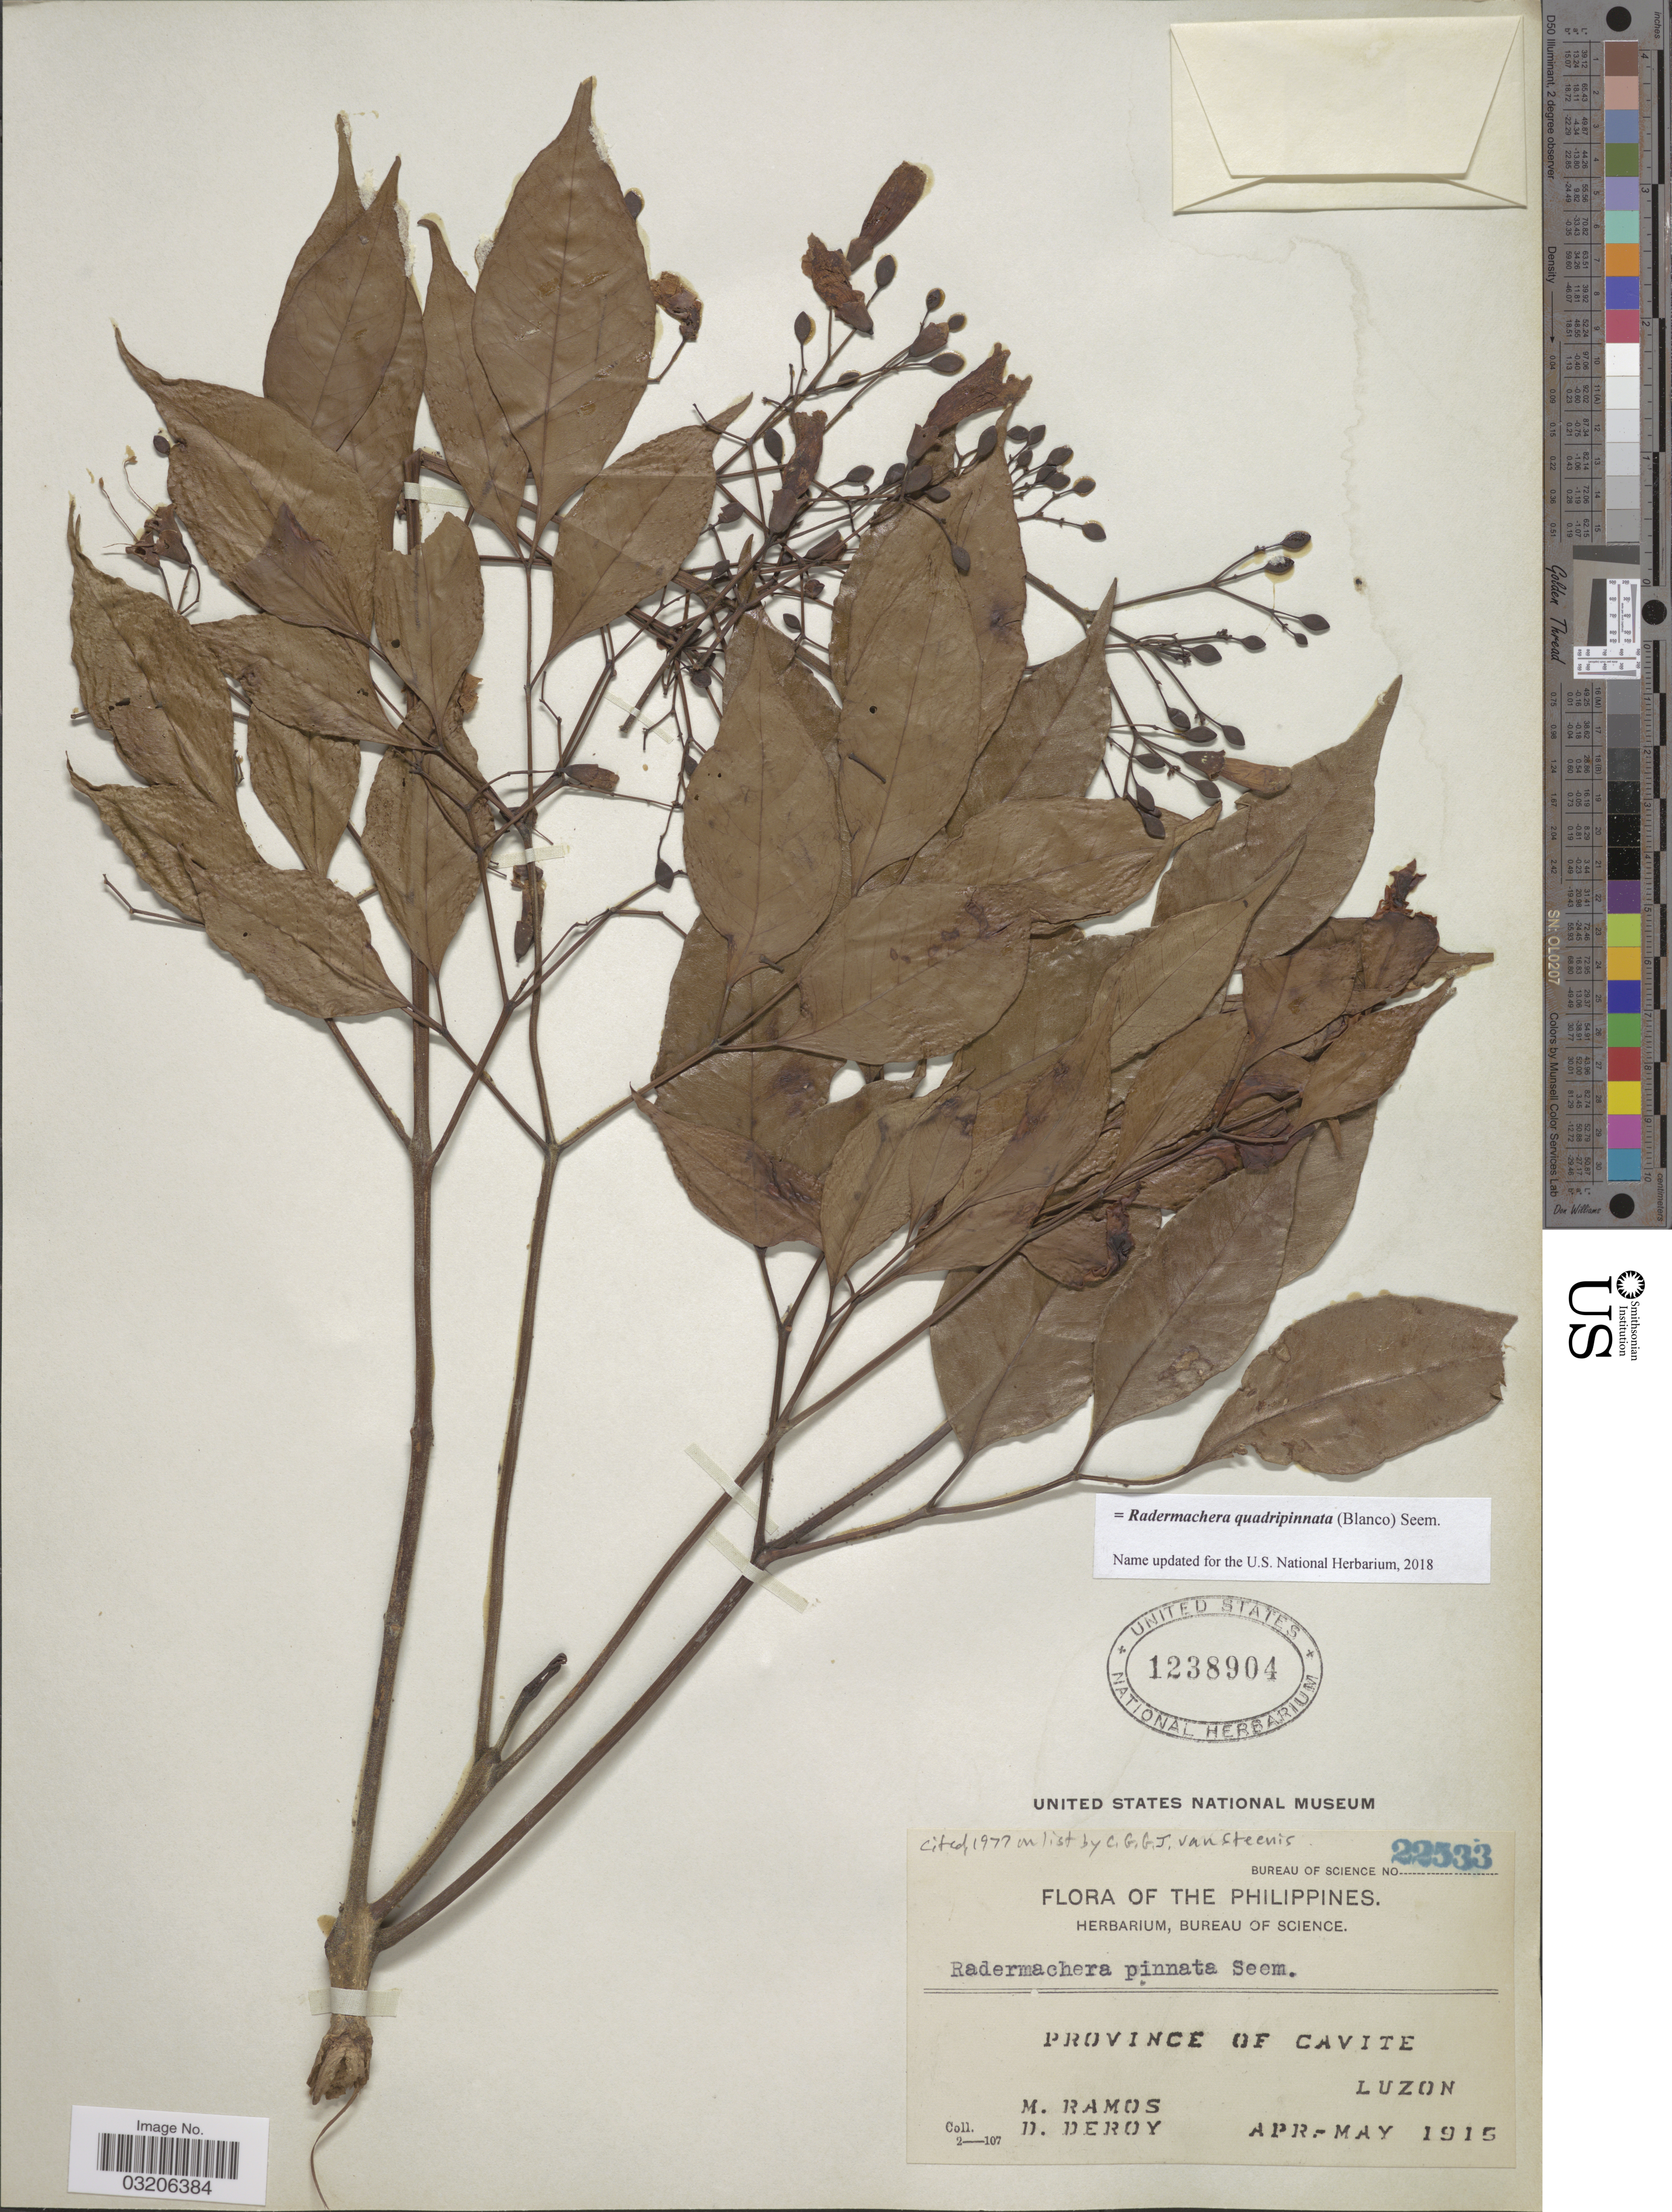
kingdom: Plantae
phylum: Tracheophyta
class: Magnoliopsida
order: Lamiales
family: Bignoniaceae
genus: Radermachera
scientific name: Radermachera quadripinnata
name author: (Blanco) Seem.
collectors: M. Ramos & D. Deroy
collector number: Bureau of Science 22533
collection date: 1915-04/1915-05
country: Philippines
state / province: Calabarzon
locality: Province of Cavite, Luzon.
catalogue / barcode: US 1238904